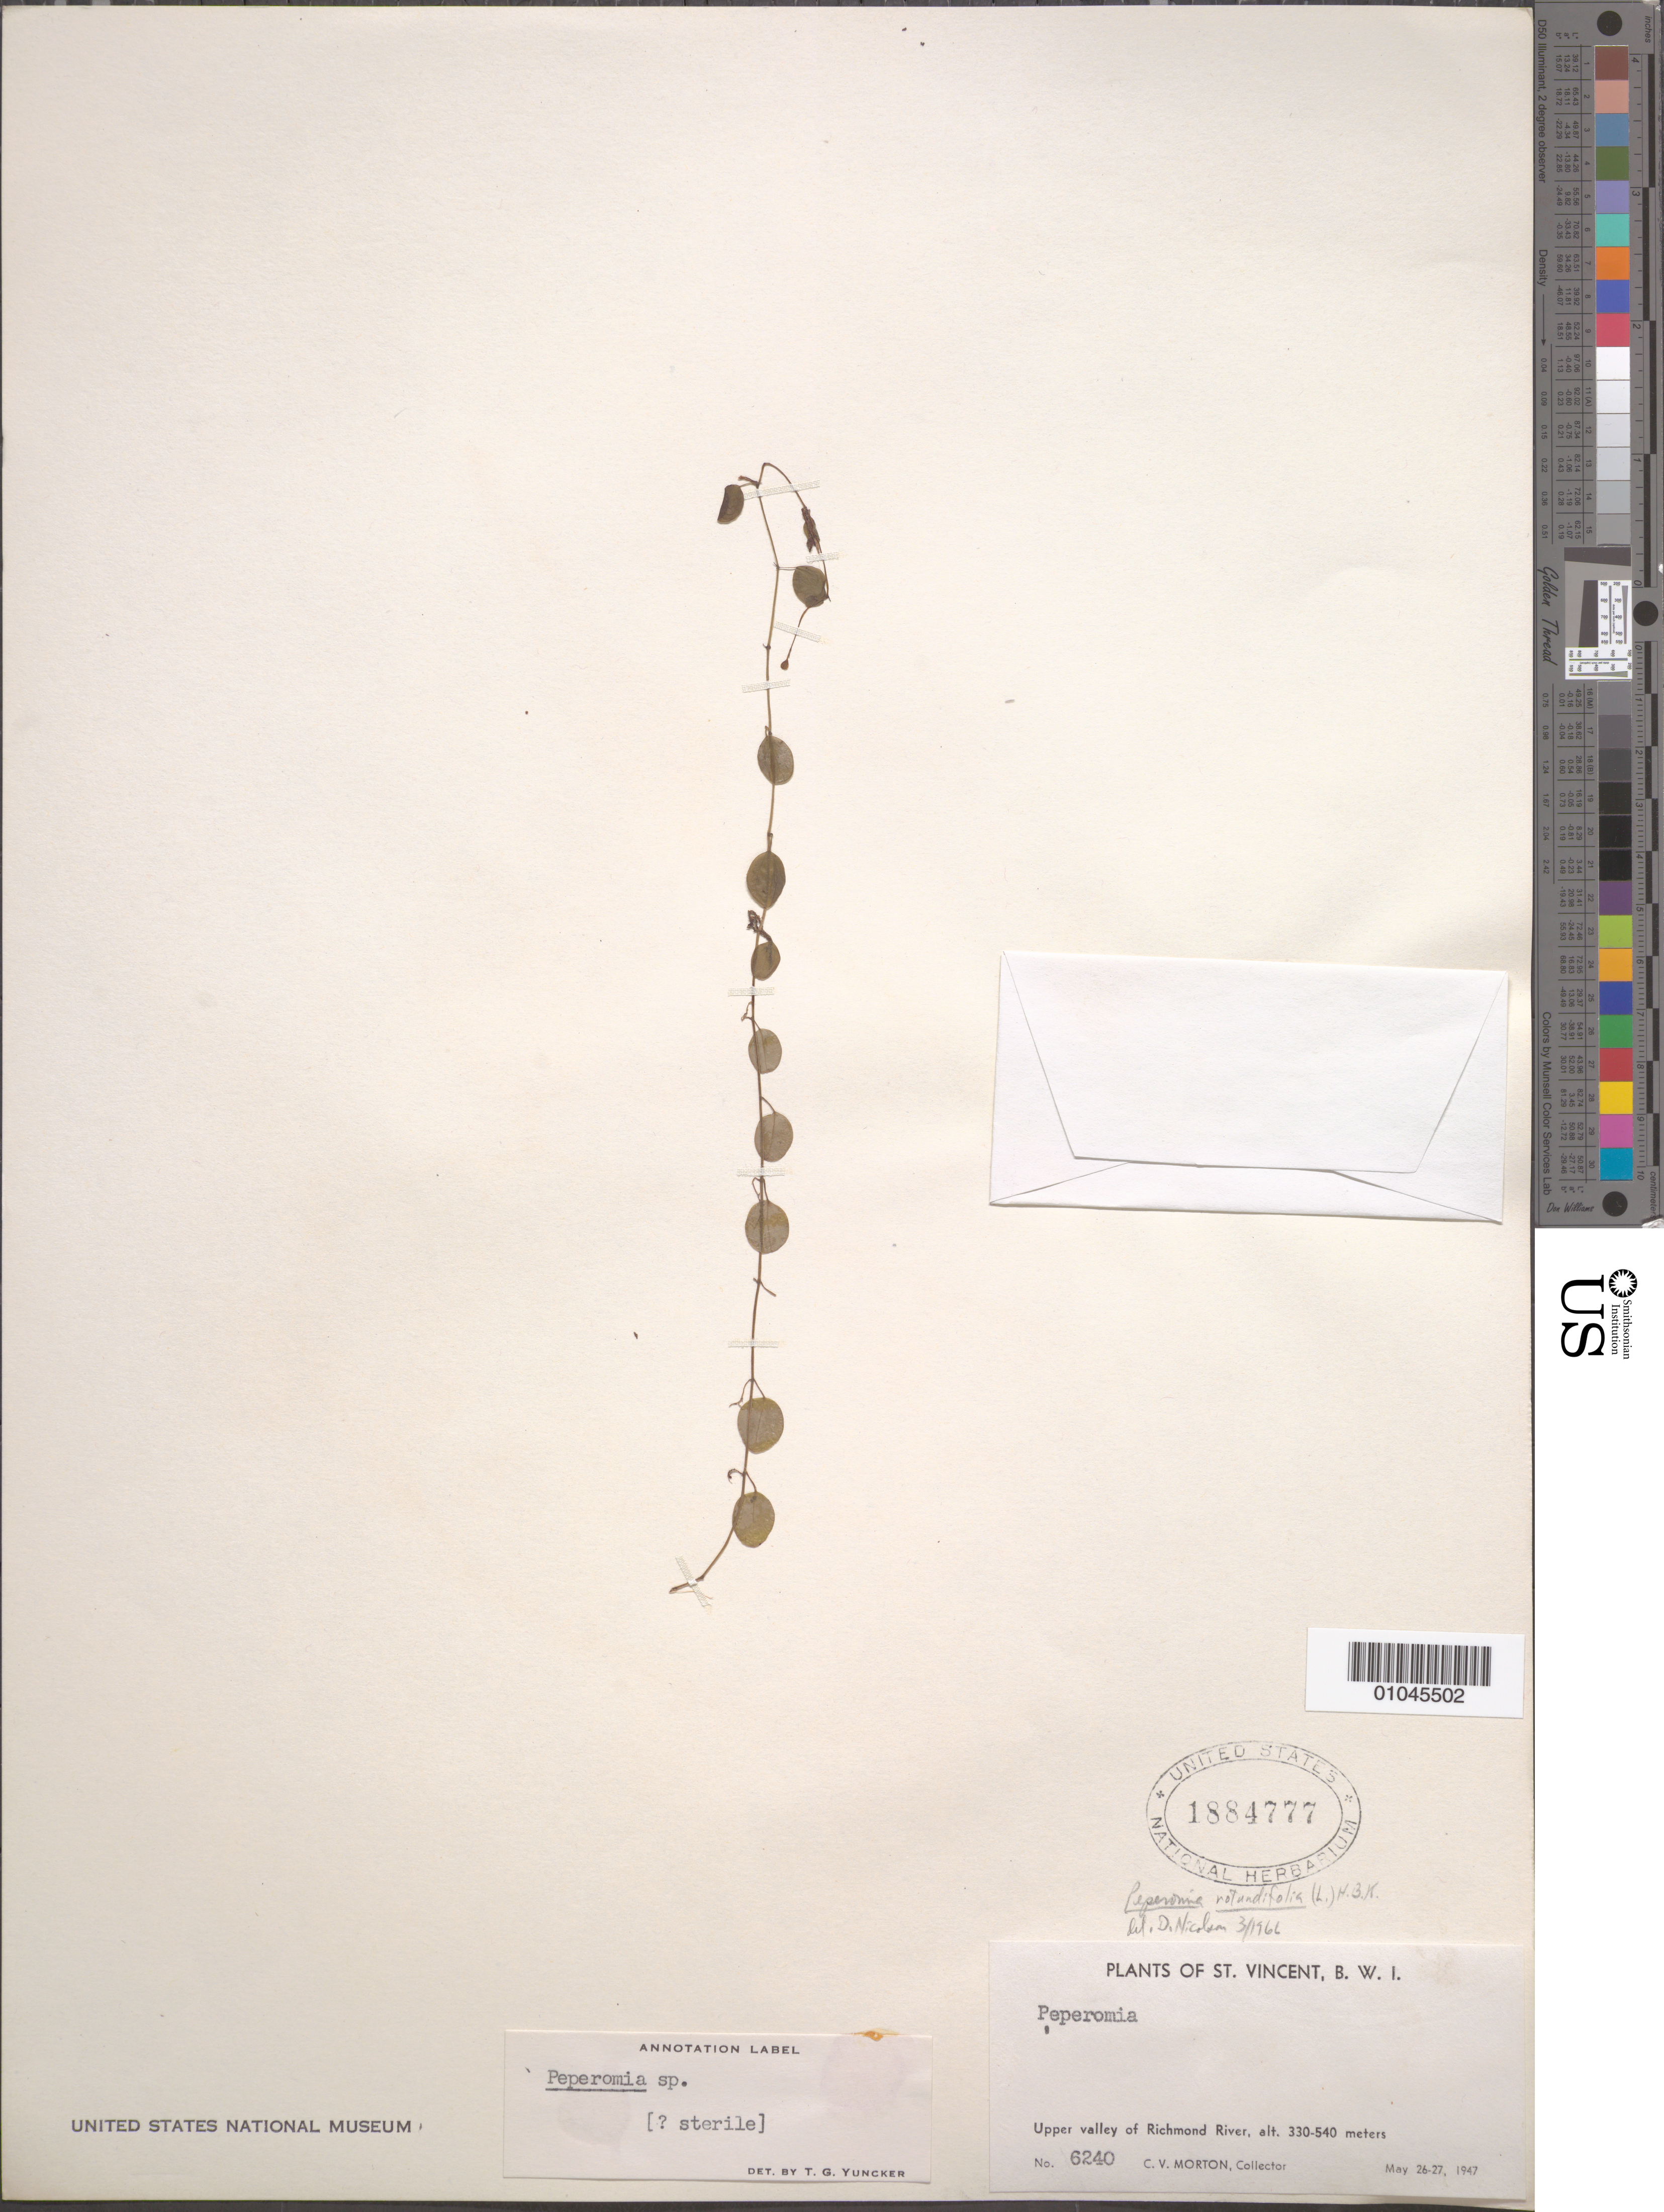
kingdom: Plantae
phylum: Tracheophyta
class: Magnoliopsida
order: Piperales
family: Piperaceae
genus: Peperomia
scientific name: Peperomia rotundifolia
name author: (L.) Kunth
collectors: C. V. Morton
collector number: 6240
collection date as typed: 26 May 1947 to 27 May 1947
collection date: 1947-05-26/1947-05-27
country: St. Vincent - Grenadines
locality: Upper Valley of Richmond River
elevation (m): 330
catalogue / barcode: US 1884777